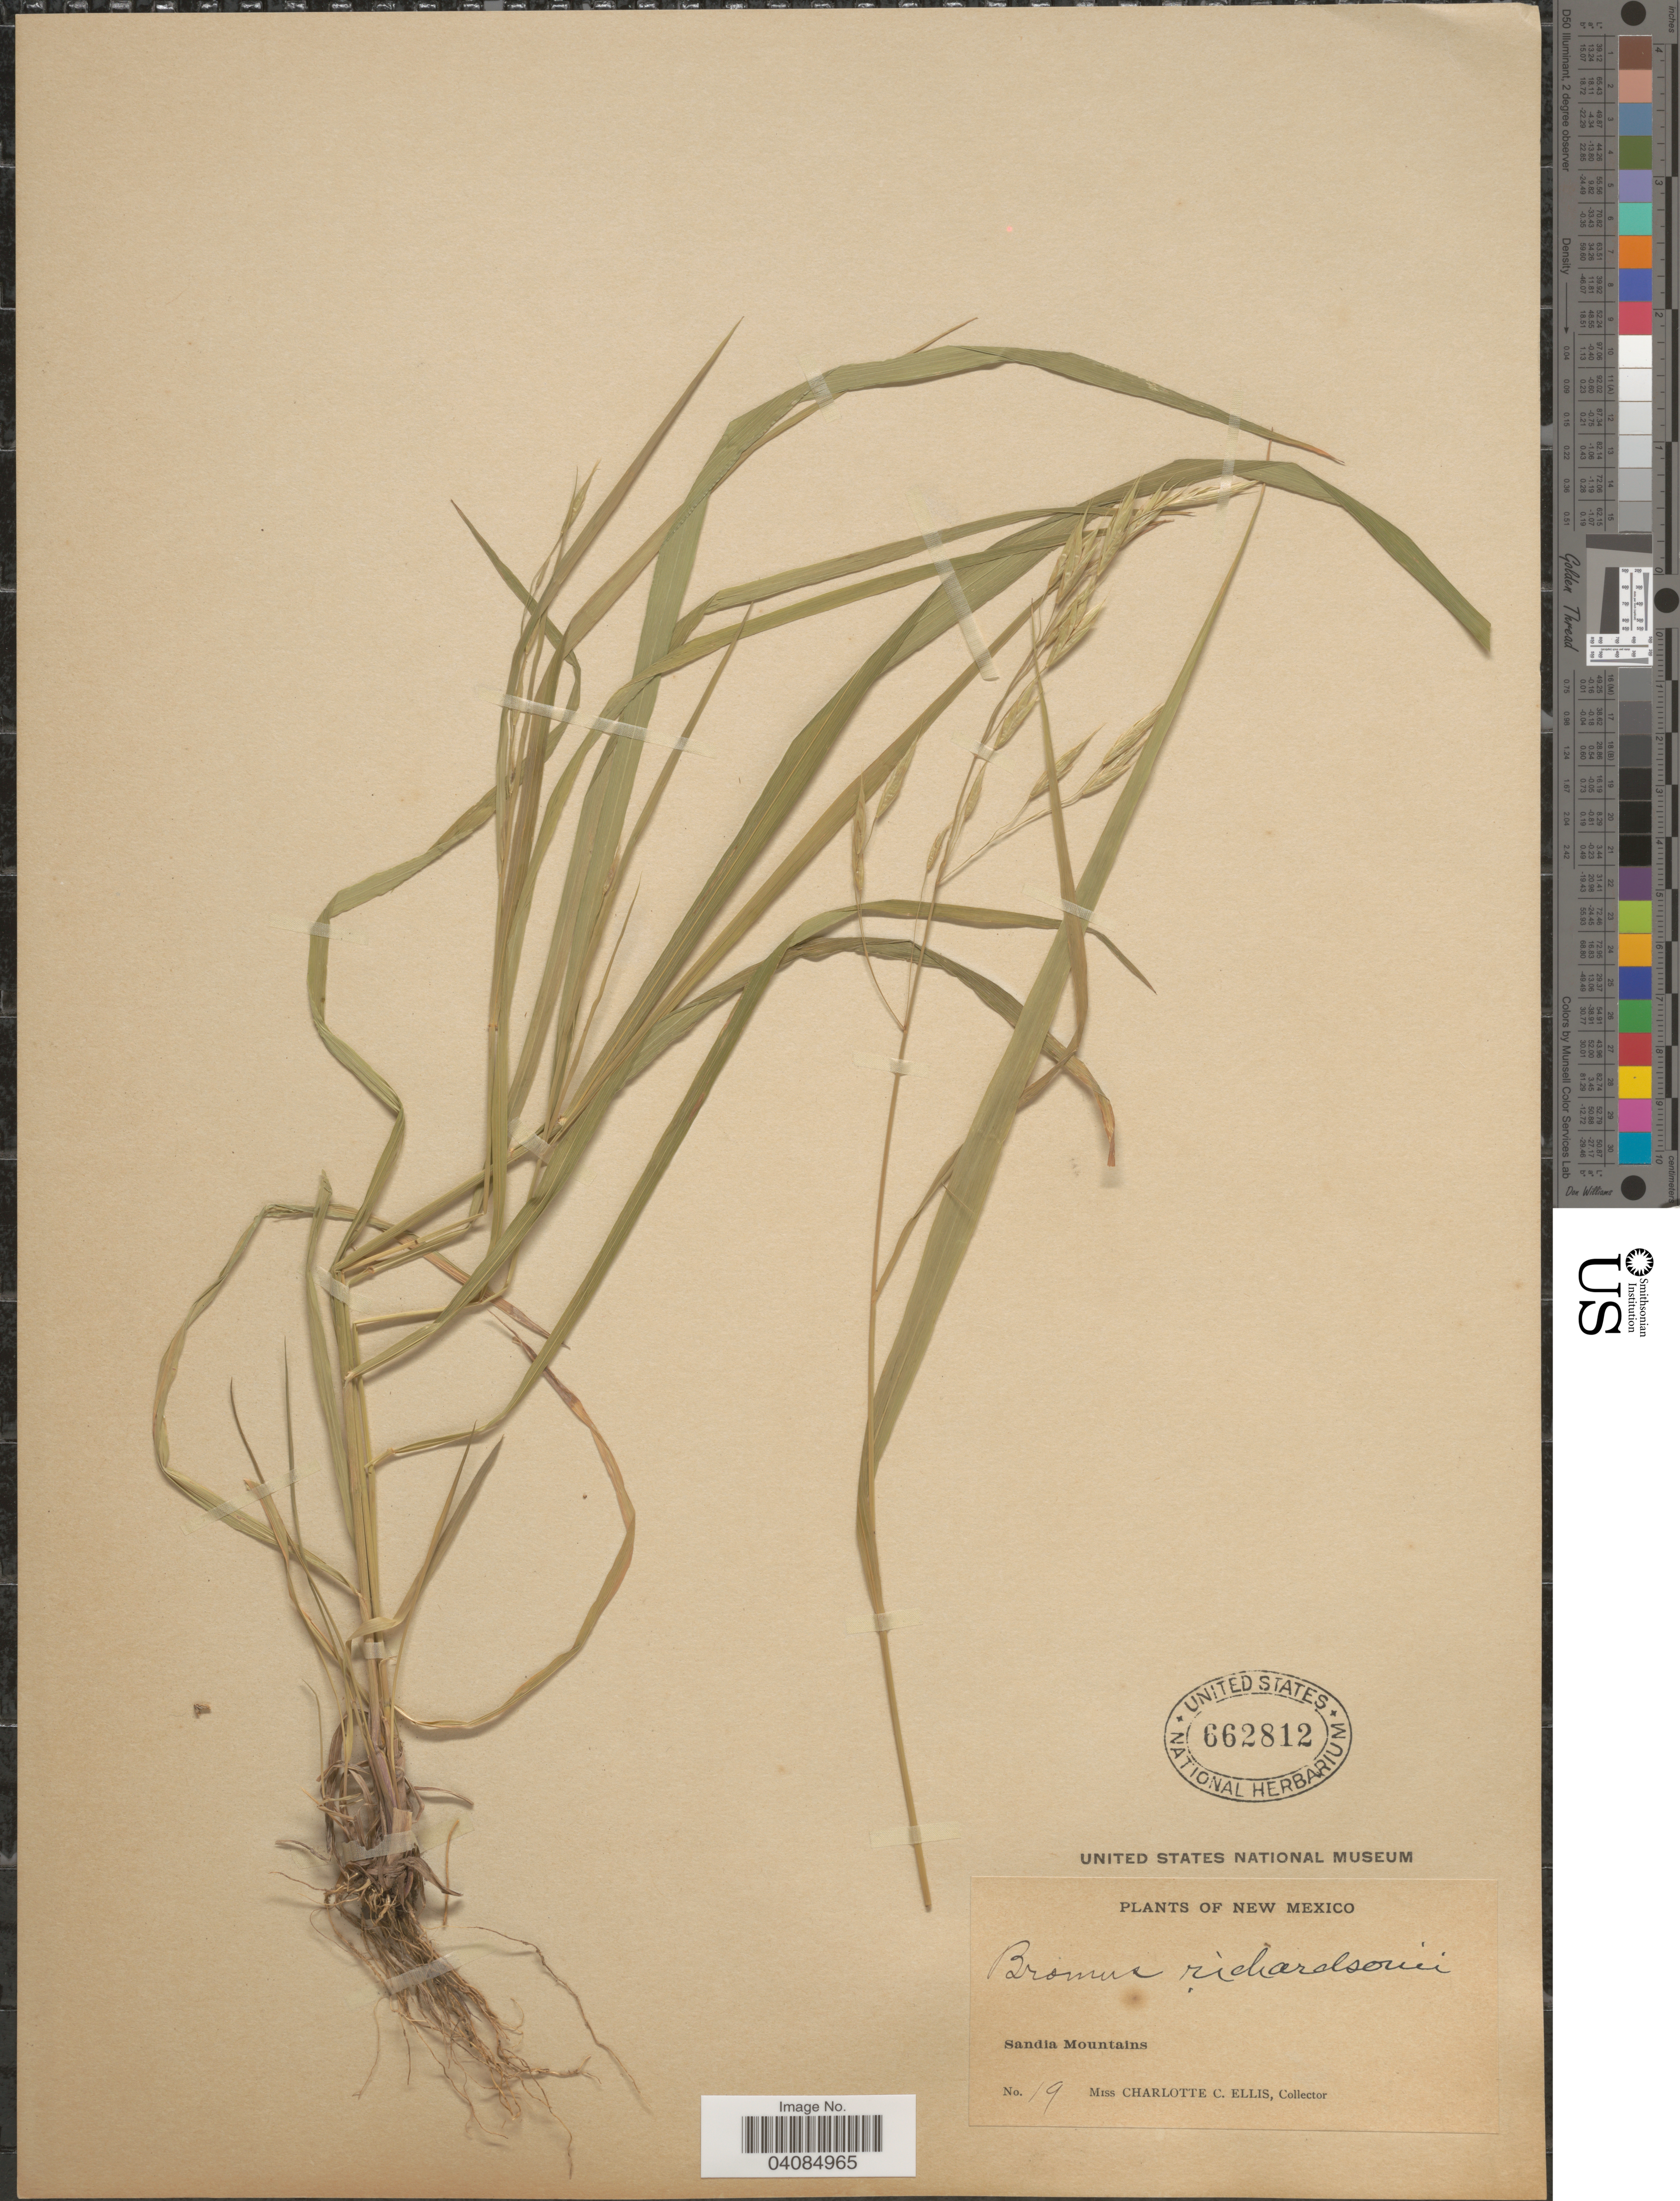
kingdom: Plantae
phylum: Tracheophyta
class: Liliopsida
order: Poales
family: Poaceae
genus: Bromus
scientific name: Bromus racemosus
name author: L.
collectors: C. C. Ellis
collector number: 19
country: United States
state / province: New Mexico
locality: Sandia Mountains.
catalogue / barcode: US 662812